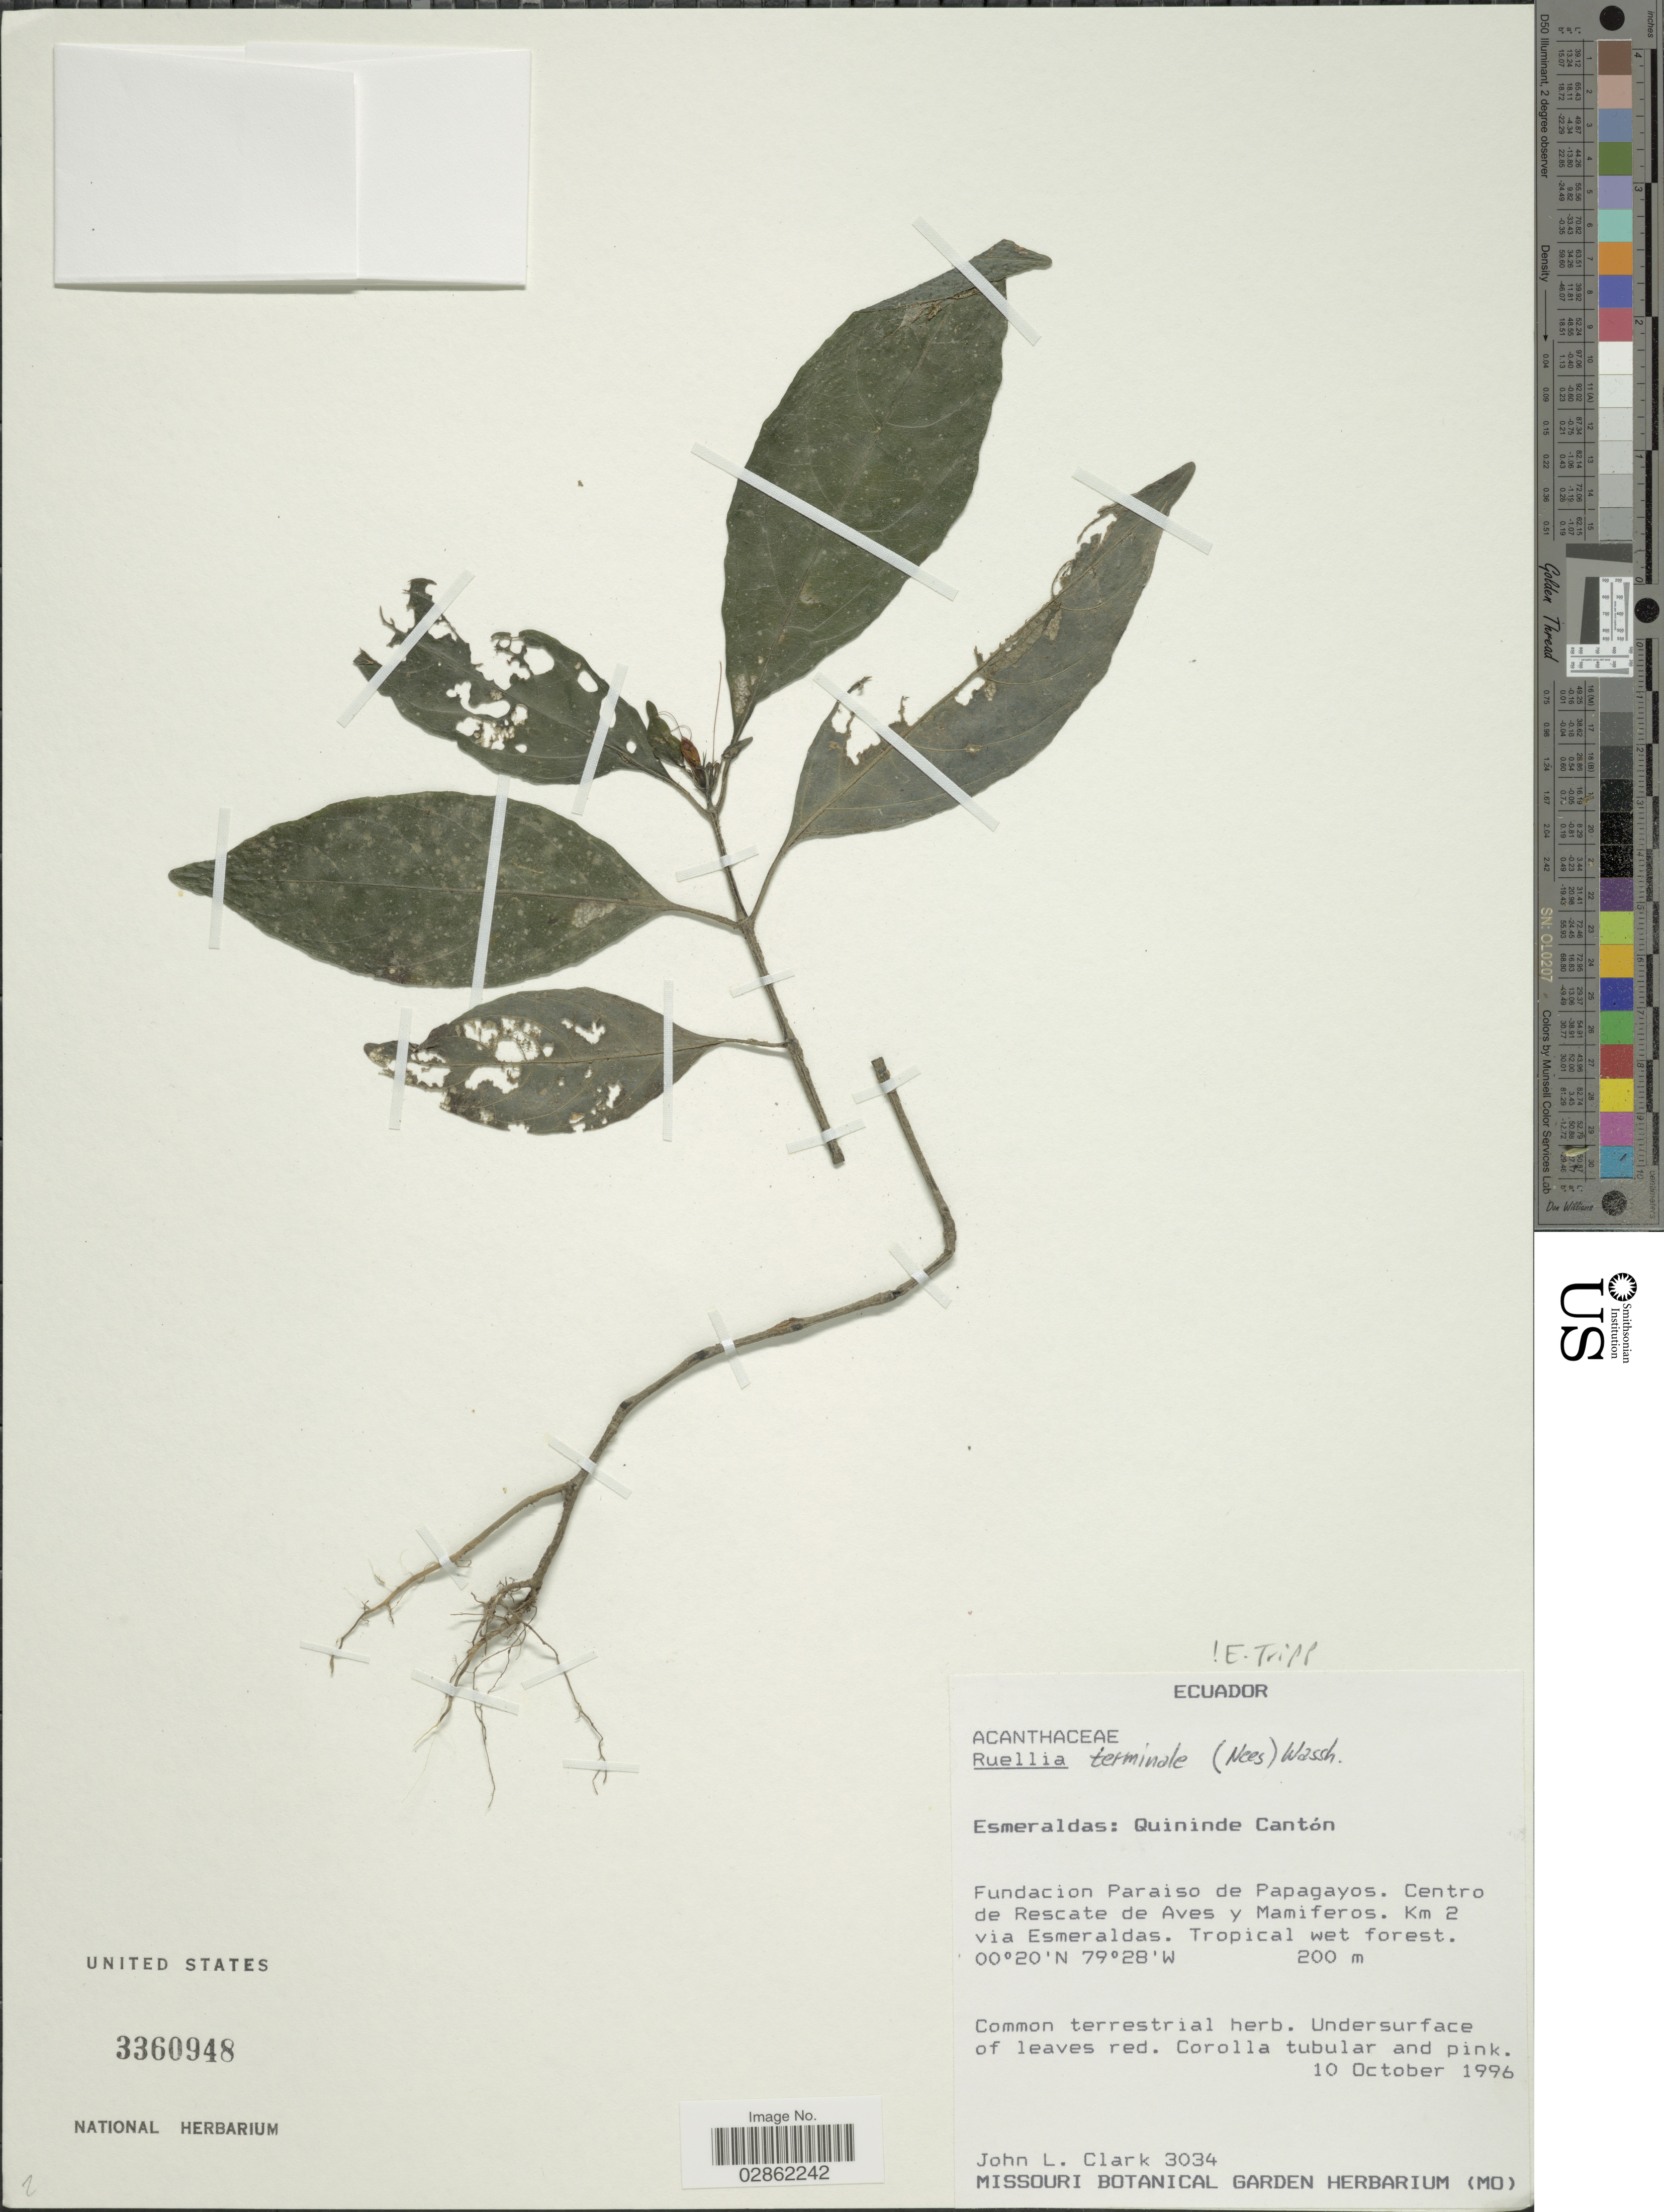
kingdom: Plantae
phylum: Tracheophyta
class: Magnoliopsida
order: Lamiales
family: Acanthaceae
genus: Ruellia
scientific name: Ruellia terminalis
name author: (Nees) Wassh.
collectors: J. L. Clark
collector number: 3034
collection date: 1996-10-10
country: Ecuador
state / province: Esmeraldas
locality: Quininde Cantón, Fundacion Paraiso de Papagayos, Centro de Rescate de Aves y Mamiferos, Km 2 via Esmeraldas.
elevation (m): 200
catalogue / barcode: US 3360948